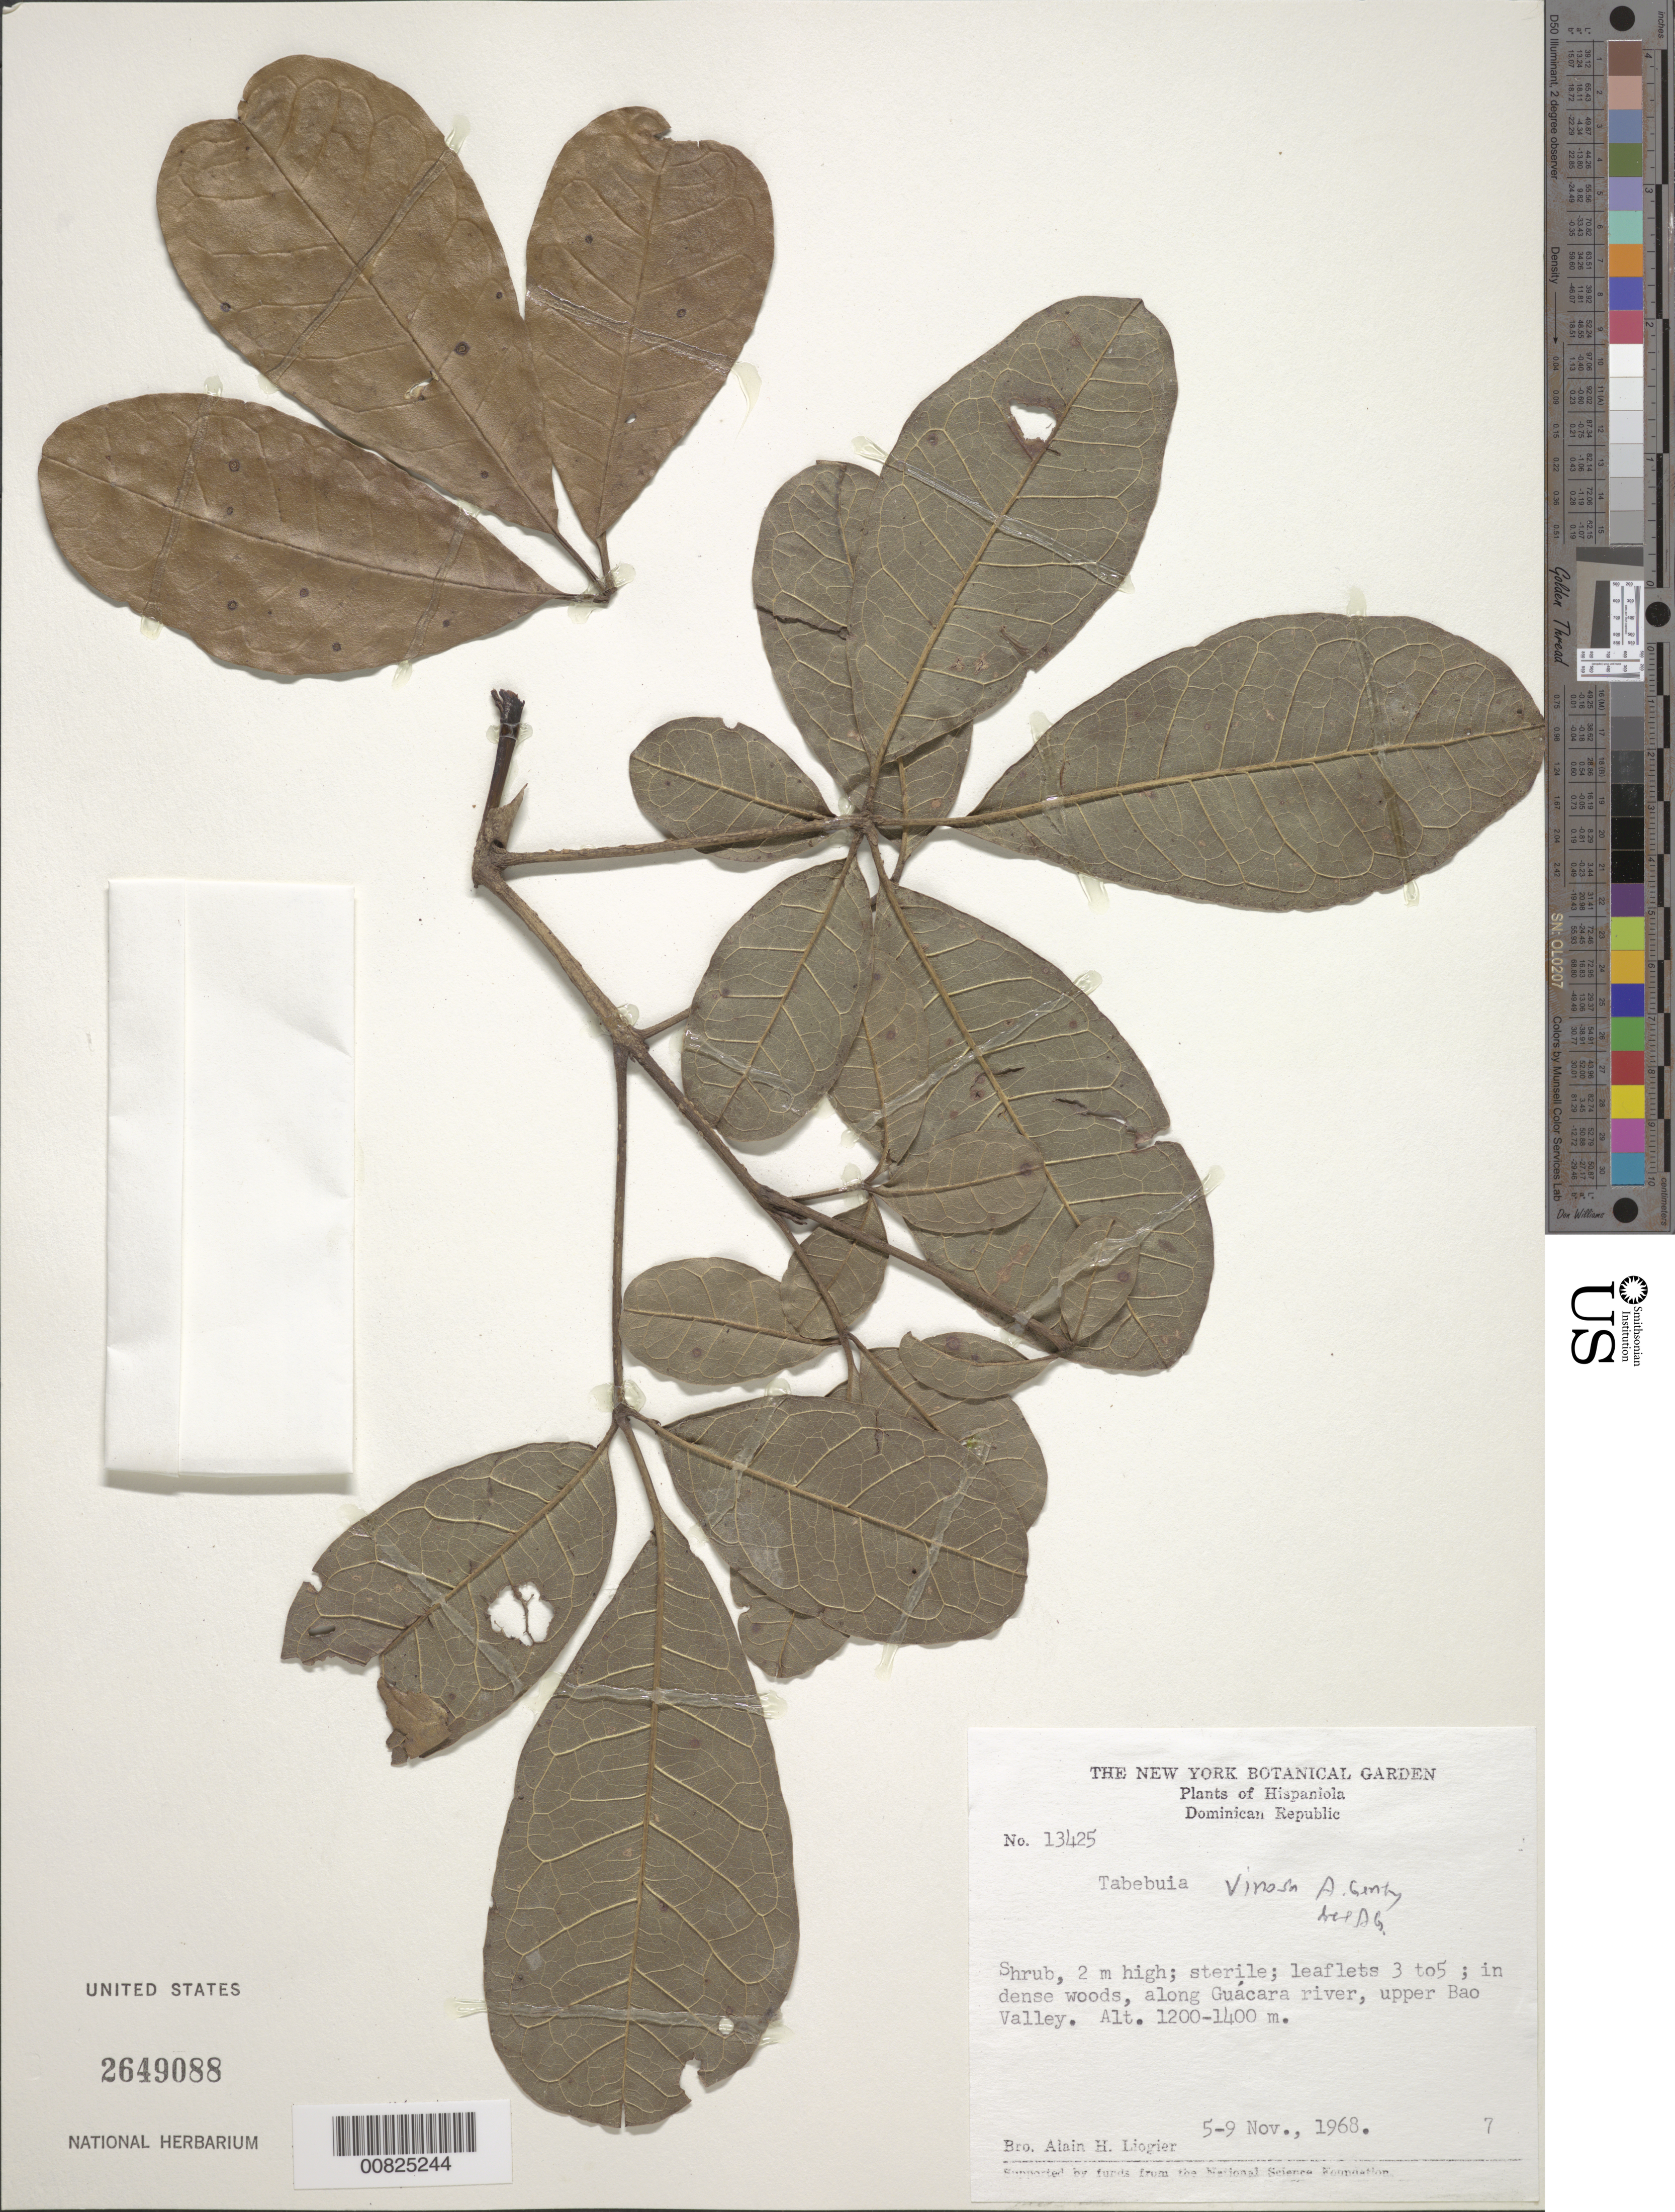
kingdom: Plantae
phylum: Tracheophyta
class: Magnoliopsida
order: Lamiales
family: Bignoniaceae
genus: Tabebuia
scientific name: Tabebuia vinosa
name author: A.H. Gentry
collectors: A. H. Liogier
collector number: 13425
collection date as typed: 05 Nov 1968 to 09 Nov 1968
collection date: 1968-11-05/1968-11-09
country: Dominican Republic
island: Hispaniola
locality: Along Guácara River, upper Bao Valley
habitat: In dense woods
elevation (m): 1200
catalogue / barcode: US 2649088